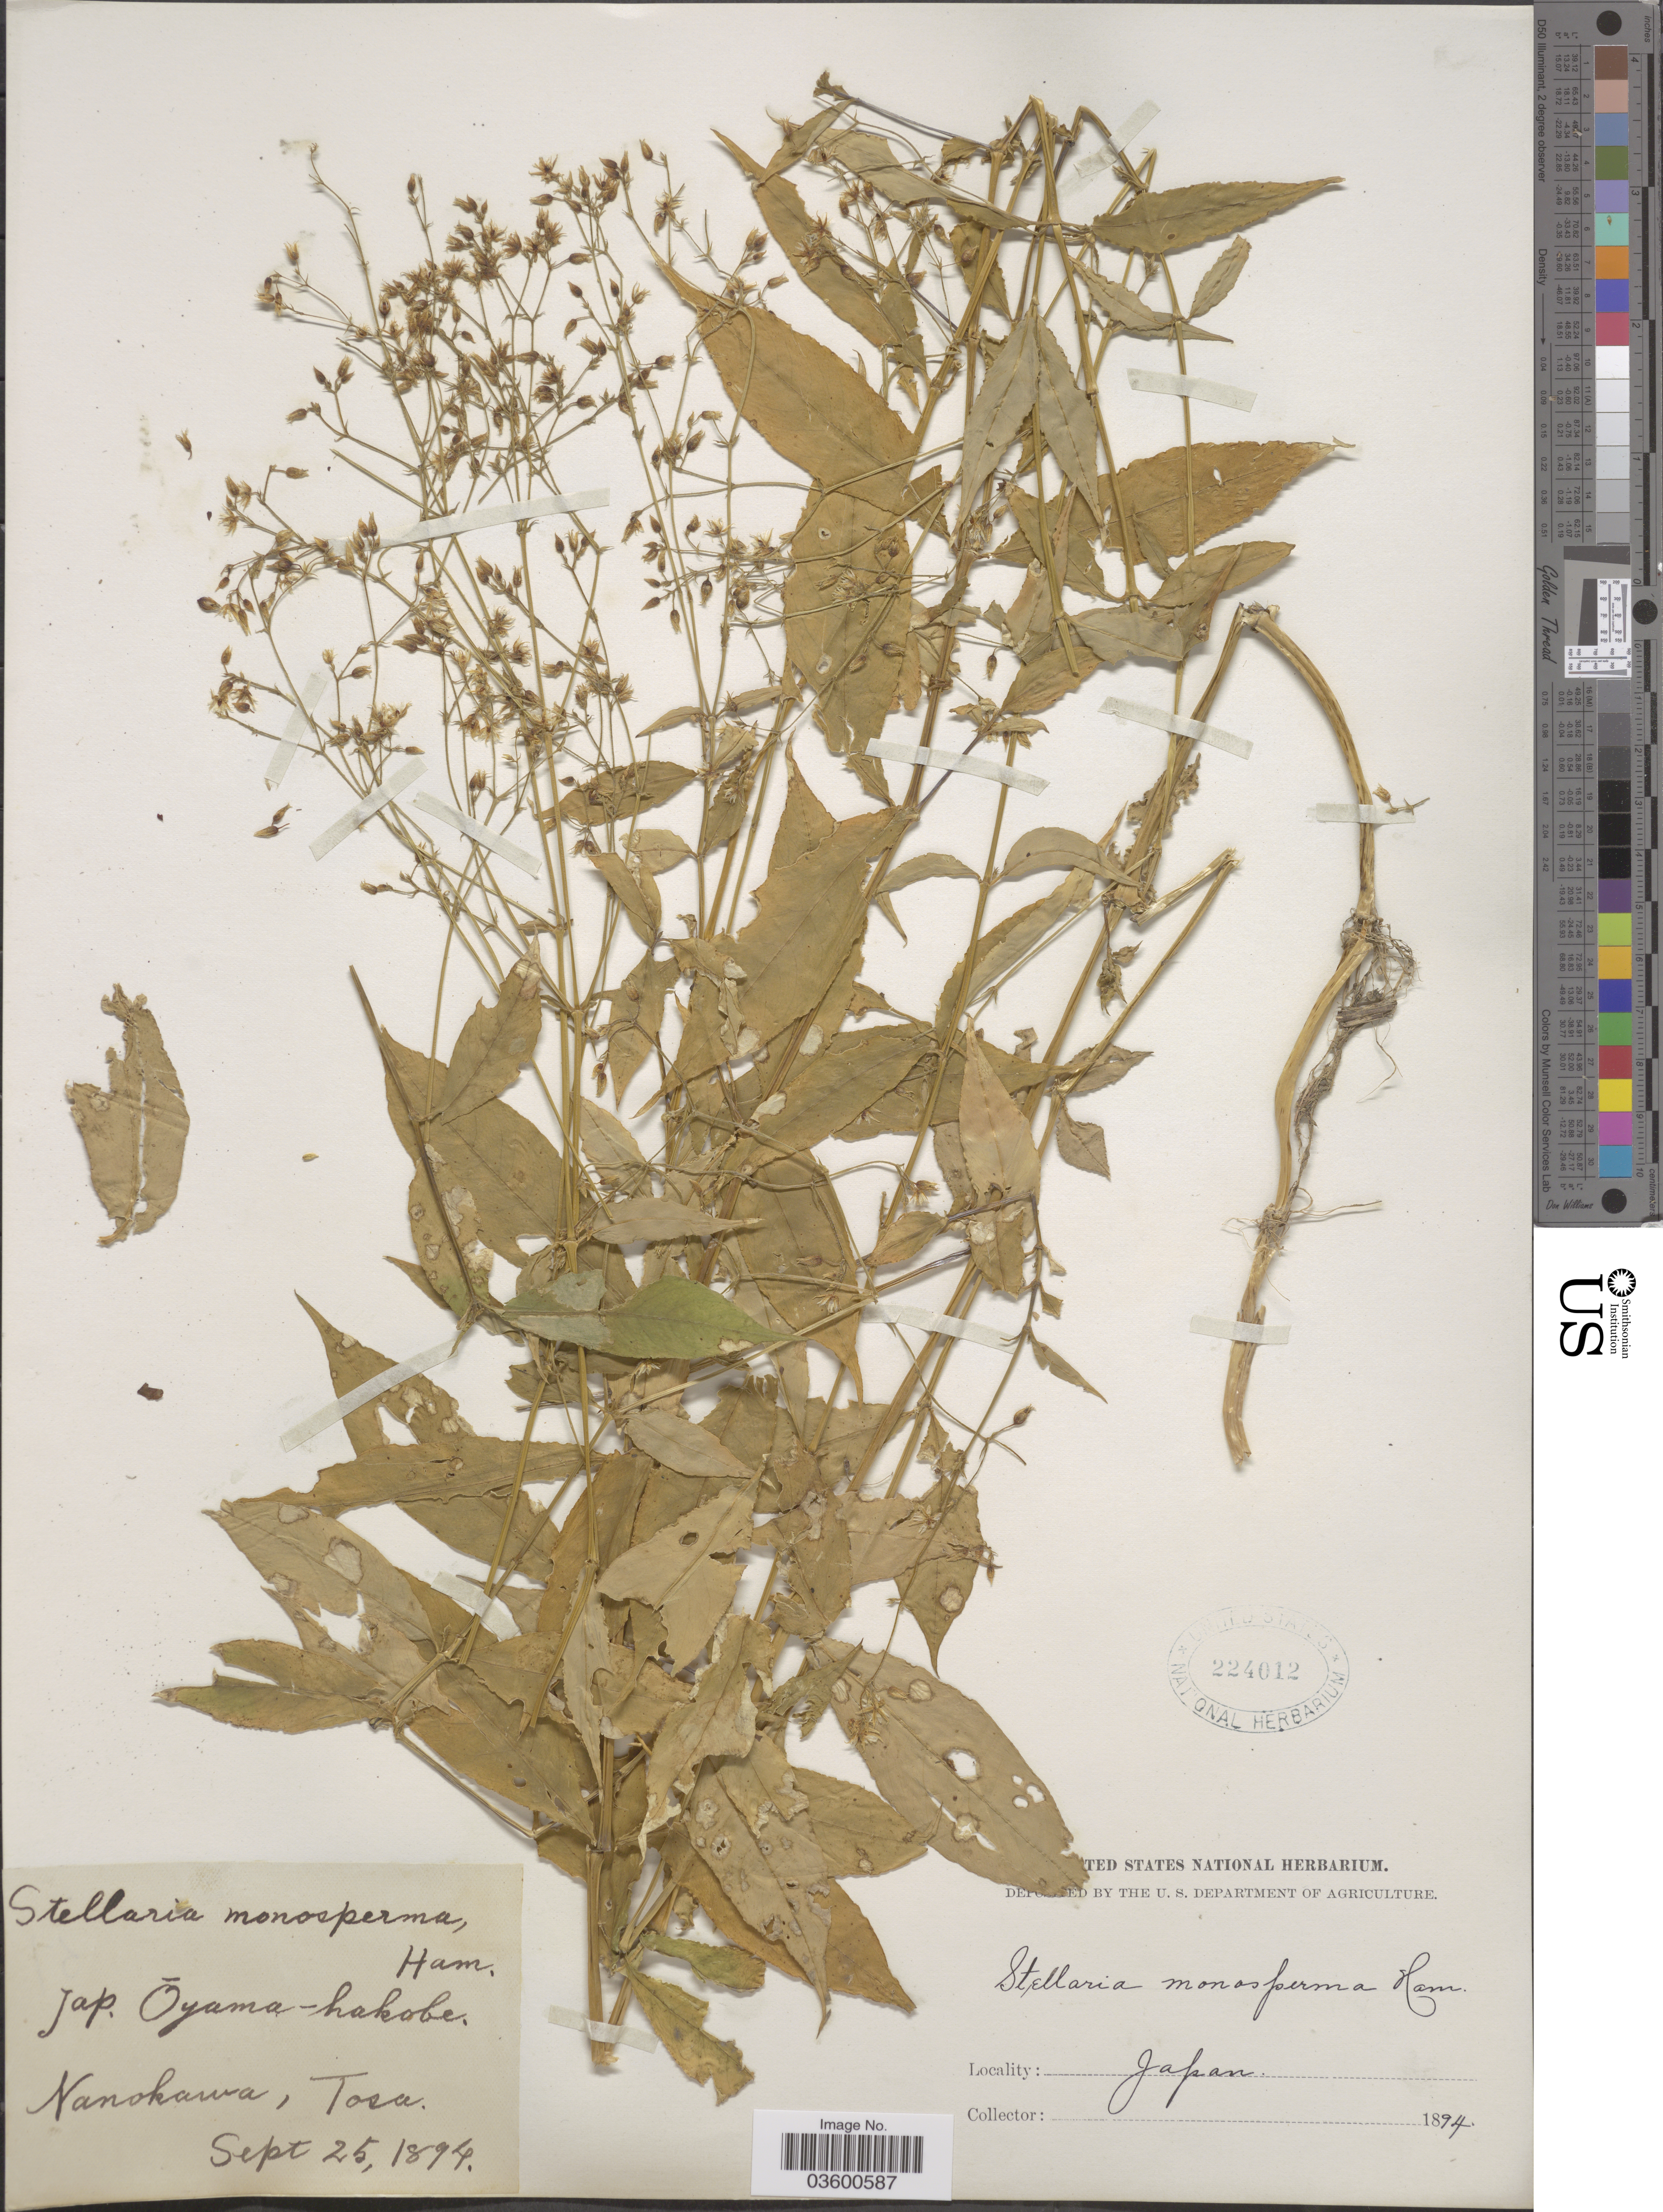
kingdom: Plantae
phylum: Tracheophyta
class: Magnoliopsida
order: Caryophyllales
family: Caryophyllaceae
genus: Schizotechium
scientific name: Schizotechium monospermum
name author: (Buch.-Ham. ex D. Don) Pusalkar & S.K. Srivast.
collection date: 1894-09-25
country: Japan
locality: Nanokawa, Tosa.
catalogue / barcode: US 224012